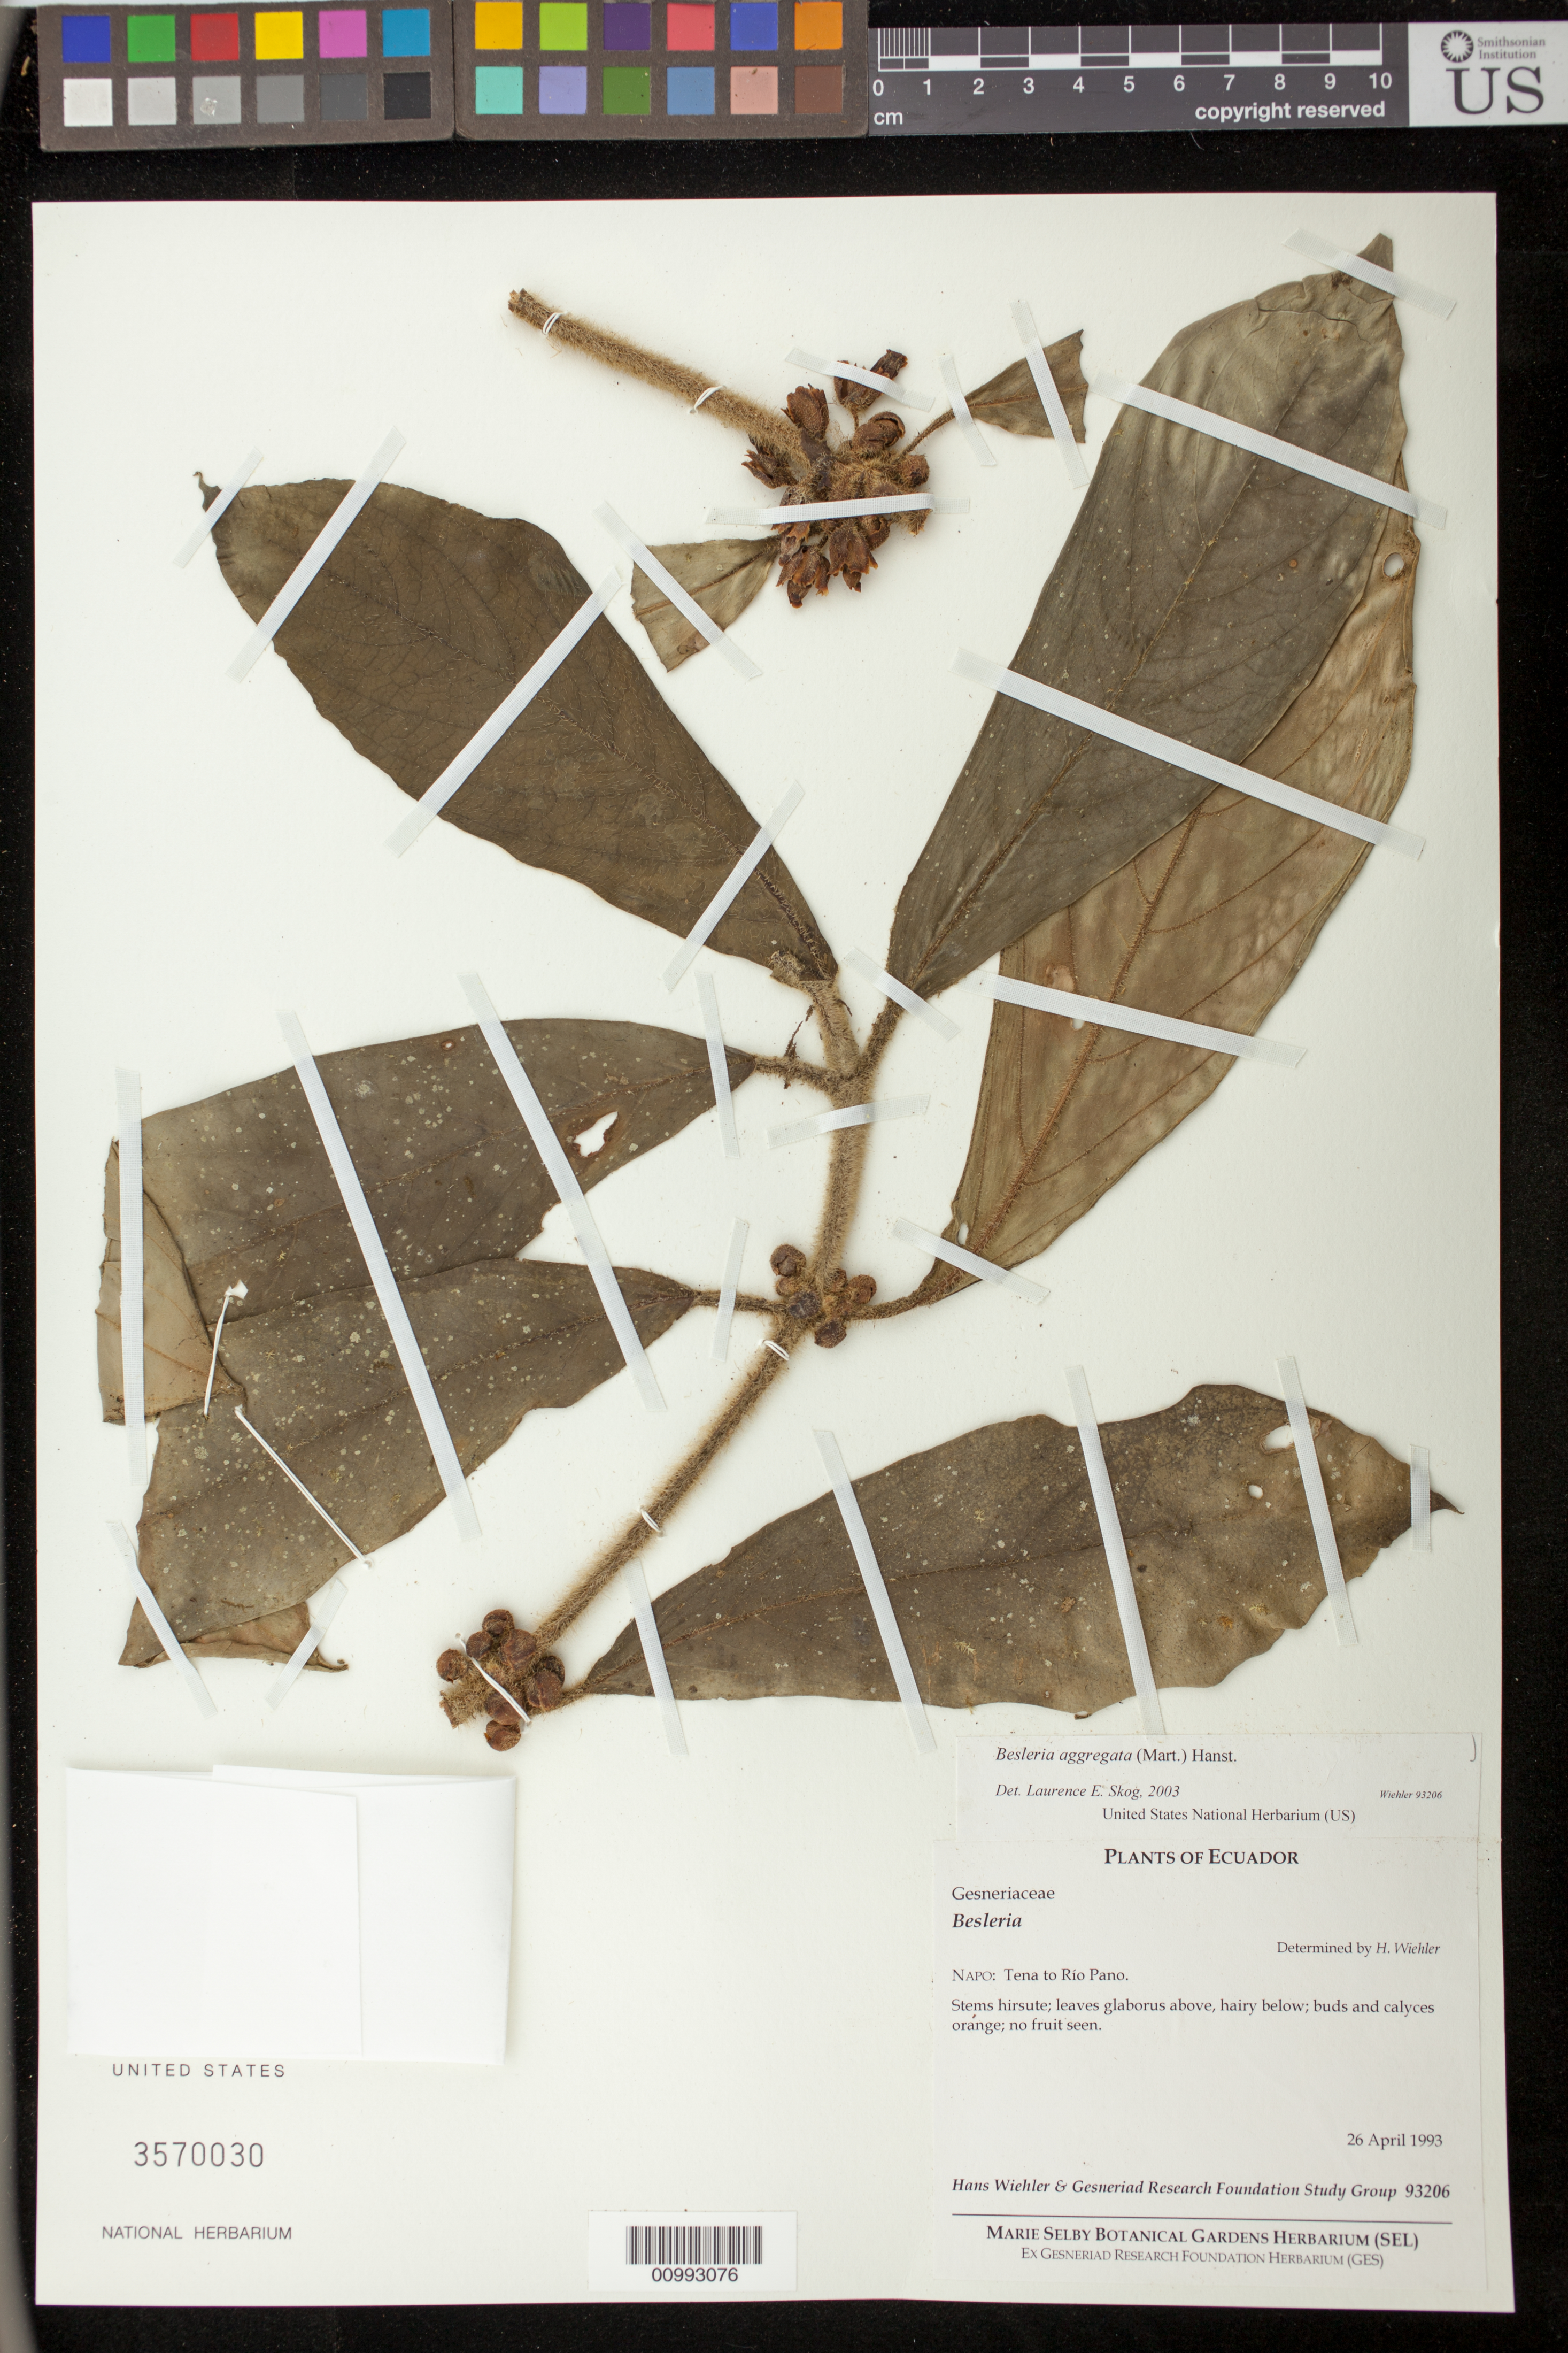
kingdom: Plantae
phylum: Tracheophyta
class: Magnoliopsida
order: Lamiales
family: Gesneriaceae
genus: Besleria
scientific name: Besleria aggregata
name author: (Mart.) Hanst.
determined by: Skog, Laurence E.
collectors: H. J. Wiehler & Gesneriad Research Foundation Study Group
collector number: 93206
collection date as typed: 26 Apr 1993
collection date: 1993-04-26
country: Ecuador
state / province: Napo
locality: Napo: Tena to Río Pano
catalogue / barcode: US 3570030